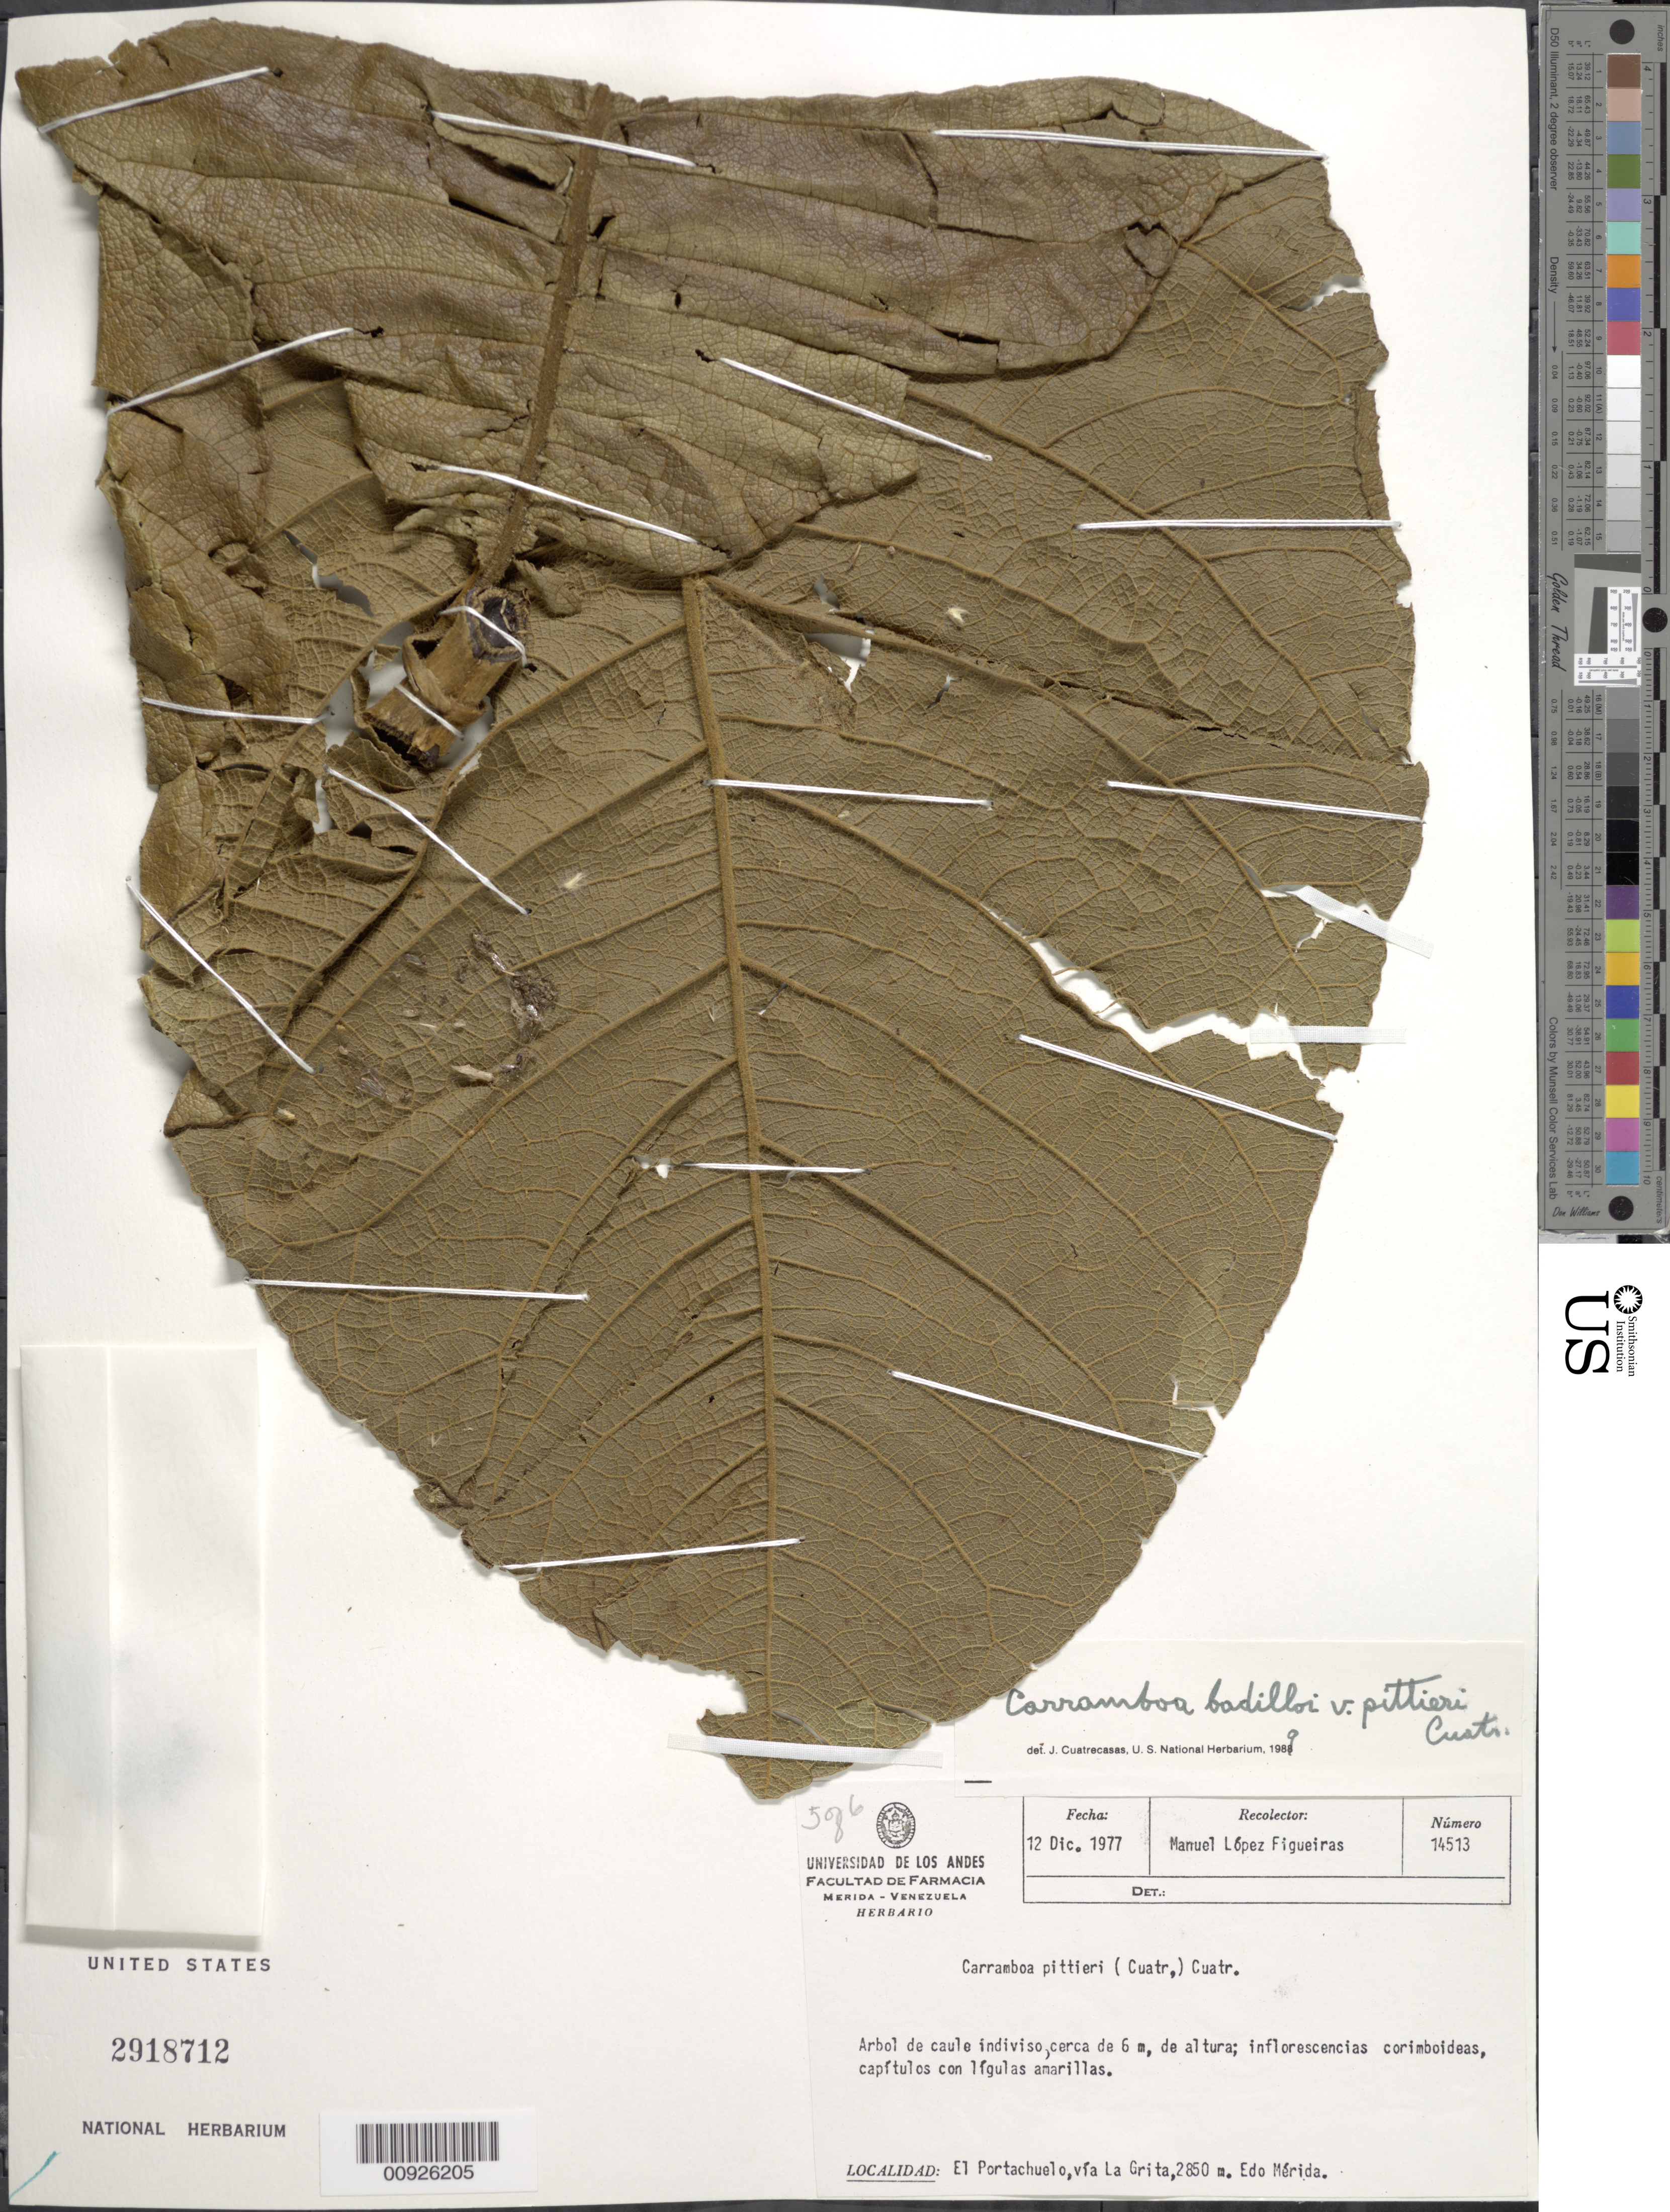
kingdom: Plantae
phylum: Tracheophyta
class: Magnoliopsida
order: Asterales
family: Asteraceae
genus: Carramboa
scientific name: Carramboa badilloi var. pittieri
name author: (Cuatrec.) Cuatrec.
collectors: M. López Figueiras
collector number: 14513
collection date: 1977-12-12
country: Venezuela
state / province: Mérida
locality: El Portachuelo, via La Grita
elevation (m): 2850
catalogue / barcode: US 2918712